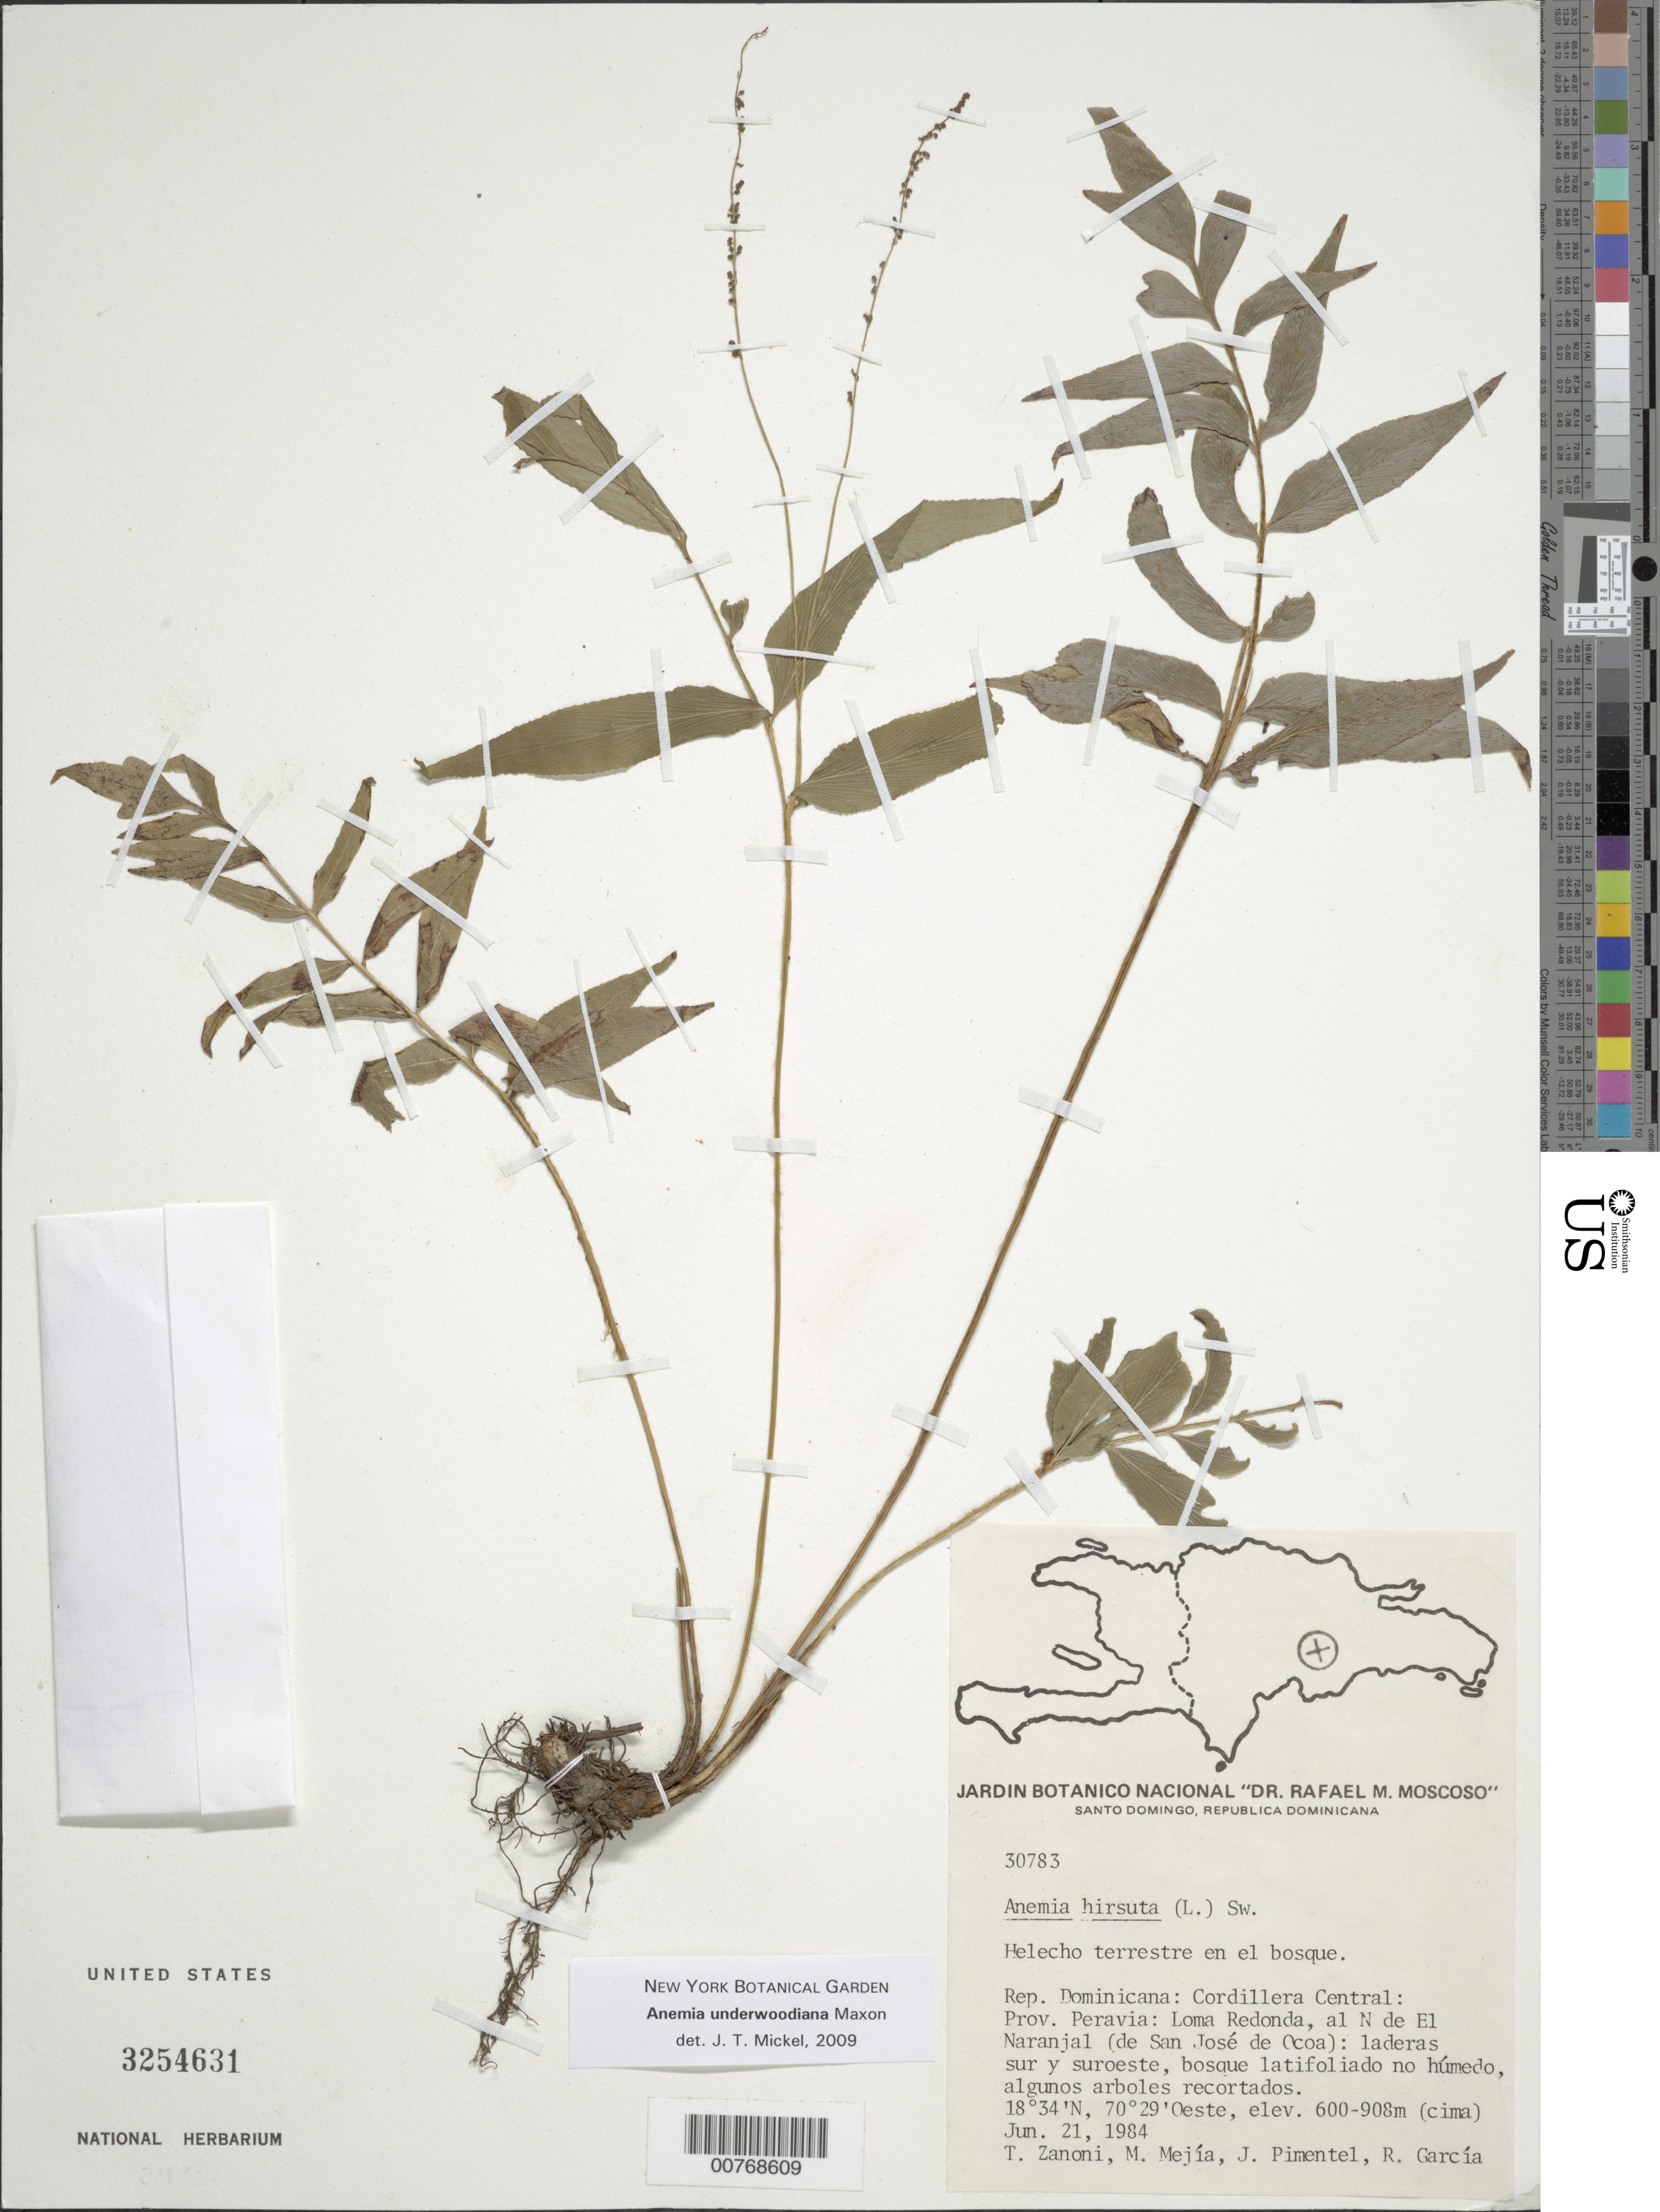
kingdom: Plantae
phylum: Tracheophyta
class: Polypodiopsida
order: Schizaeales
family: Anemiaceae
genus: Anemia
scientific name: Anemia underwoodiana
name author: Maxon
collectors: T. A. Zanoni, M. Mejia, J. Pimentel & R. G. García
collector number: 30783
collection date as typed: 21 Jun 1984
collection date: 1984-06-21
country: Dominican Republic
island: Hispaniola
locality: Cordillera Central, Provincia Peravia, Loma Redonda, al N de El Naranjal (de San José de Ocoa). Laderas S y SW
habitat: Bosque latifoliado no humedo, algunos arboles recortados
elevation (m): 600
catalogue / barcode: US 3254631